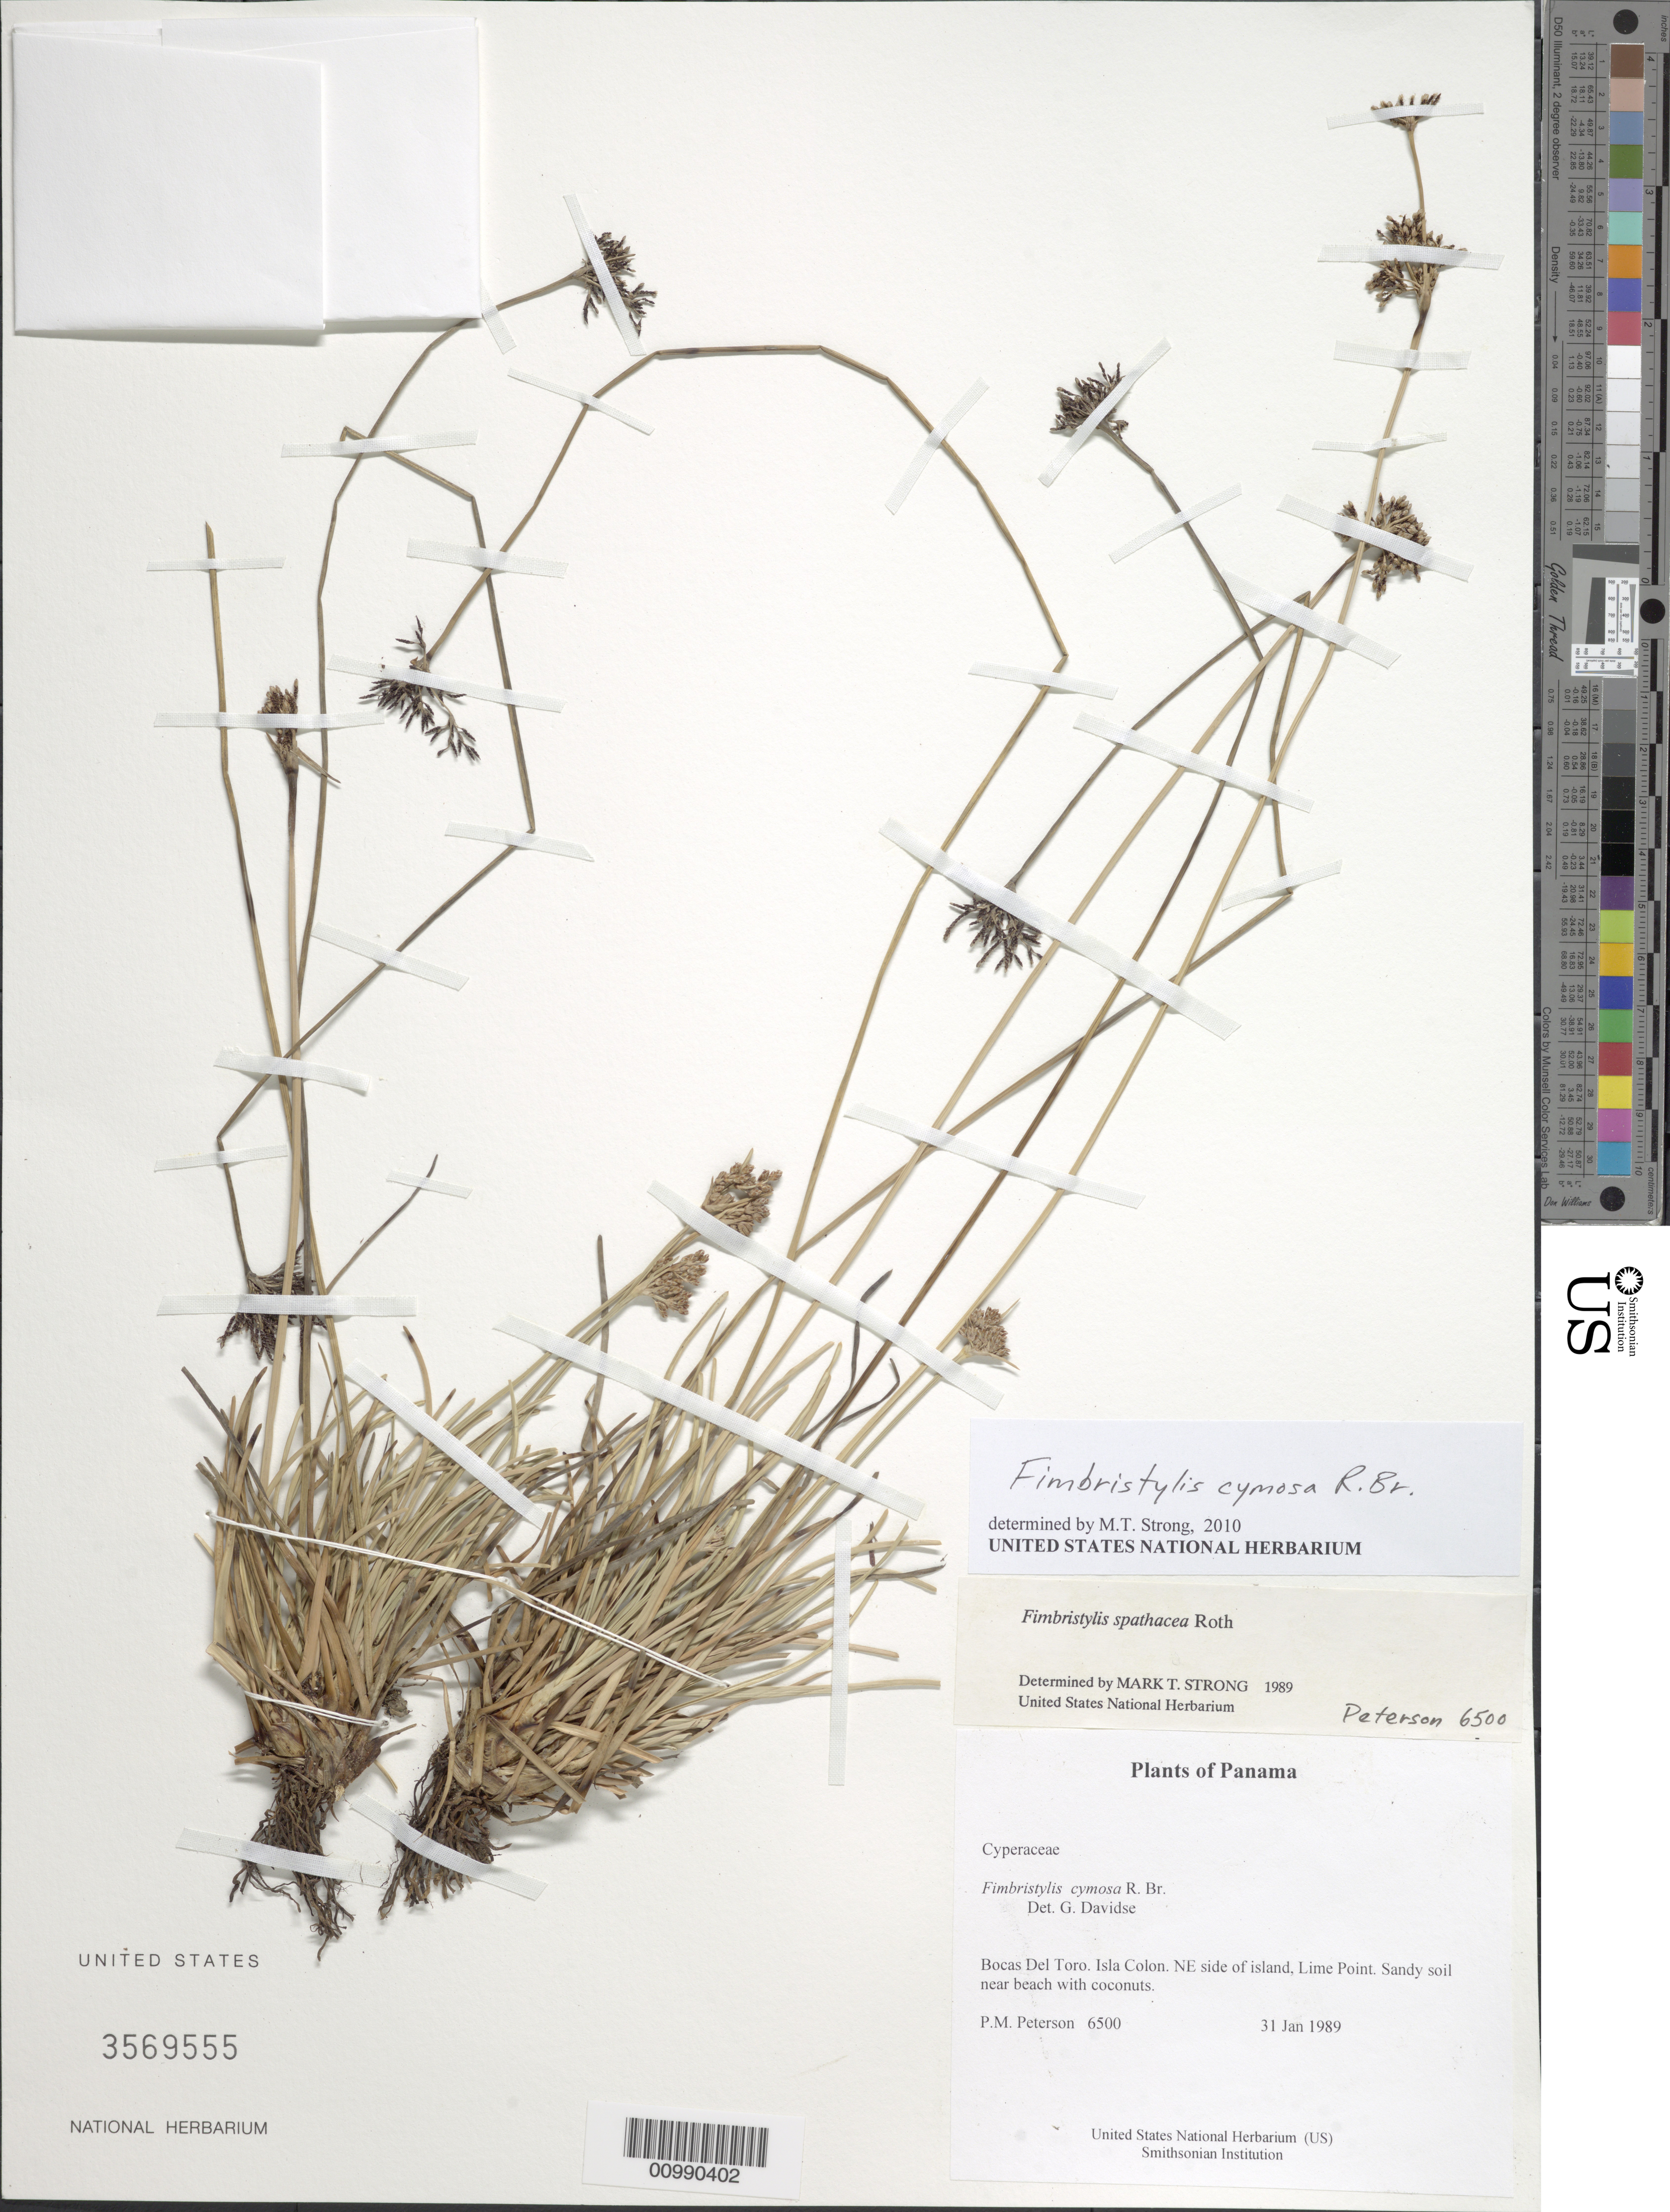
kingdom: Plantae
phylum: Tracheophyta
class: Liliopsida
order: Poales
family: Cyperaceae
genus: Fimbristylis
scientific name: Fimbristylis cymosa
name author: R. Br.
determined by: Strong, M. T., (US), Smithsonian Institution - National Museum of Natural History (UNITED STATES)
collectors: P. M. Peterson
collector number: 06500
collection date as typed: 31 Jan 1989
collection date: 1989-01-31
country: Panama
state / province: Bocas del Toro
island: Colón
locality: NE side of island, Lime Point.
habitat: Sandy soil near beach with coconuts.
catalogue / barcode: US 3569555